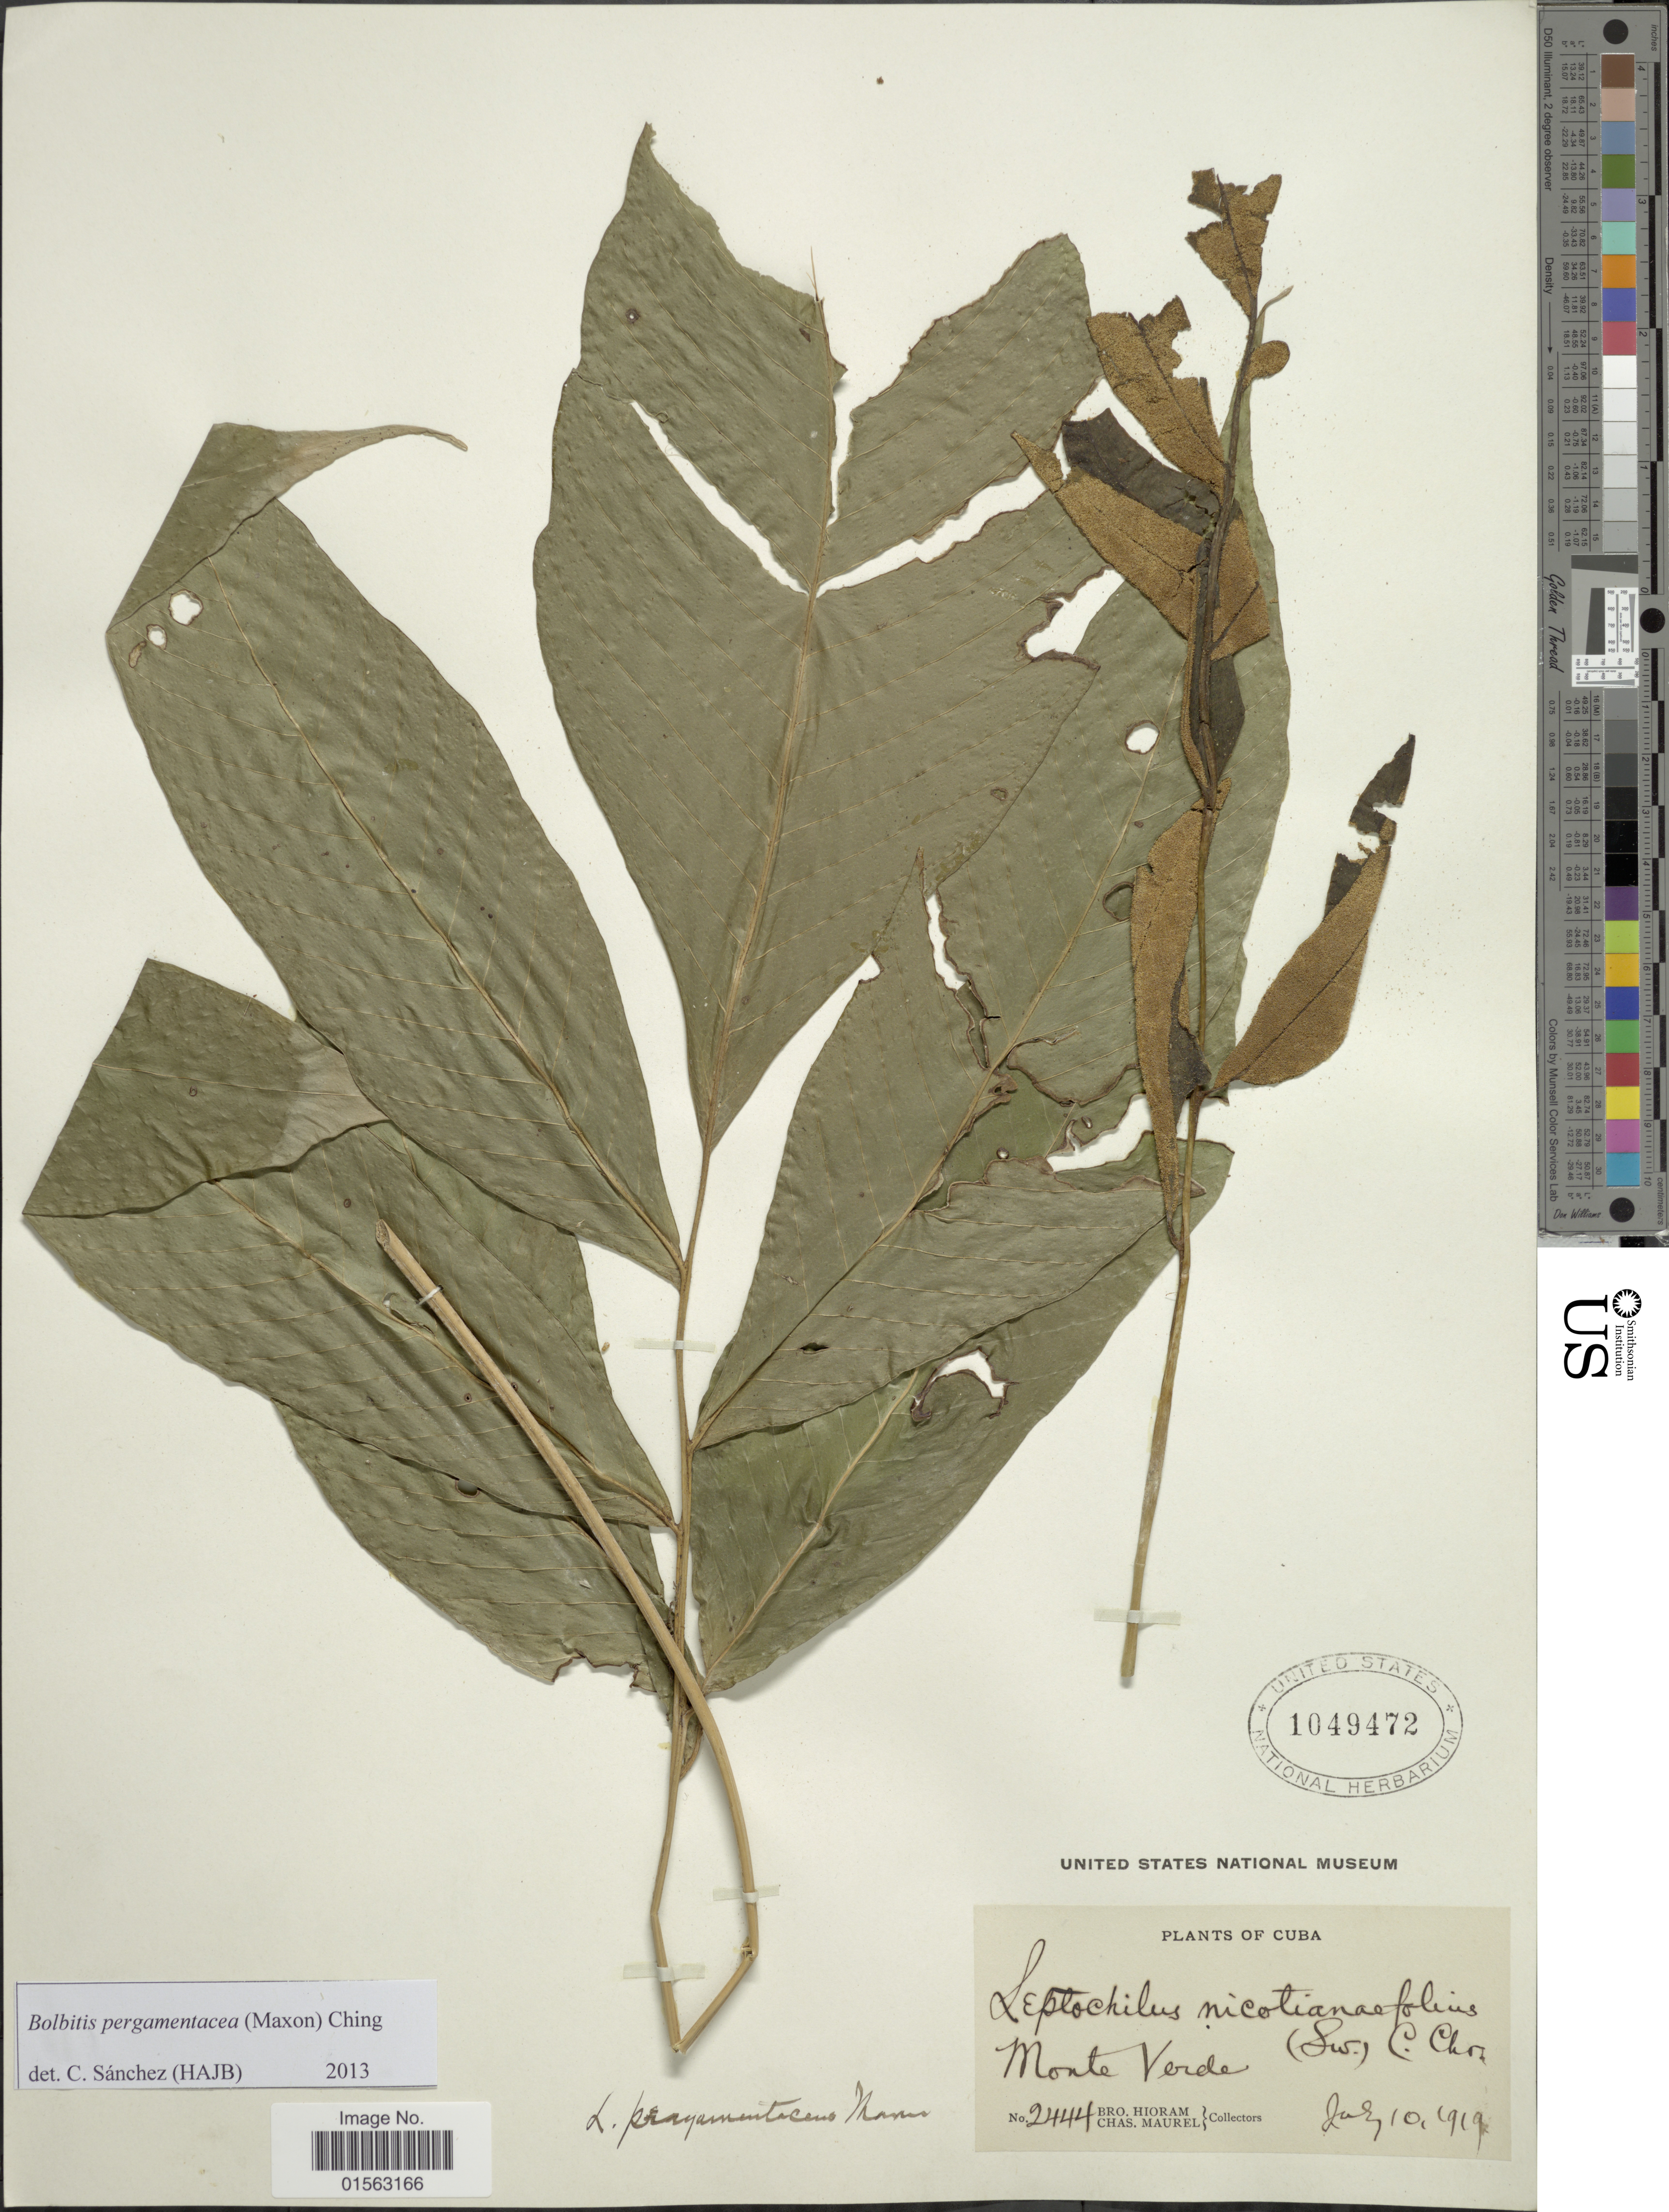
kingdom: Plantae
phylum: Tracheophyta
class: Polypodiopsida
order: Polypodiales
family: Dryopteridaceae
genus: Mickelia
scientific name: Mickelia pergamentacea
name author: (Maxon) R.C. Moran et al.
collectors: Bro. Hioram & C. Maurel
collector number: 2444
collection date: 1919-07-10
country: Cuba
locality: Monte Verder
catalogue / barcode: US 1049472